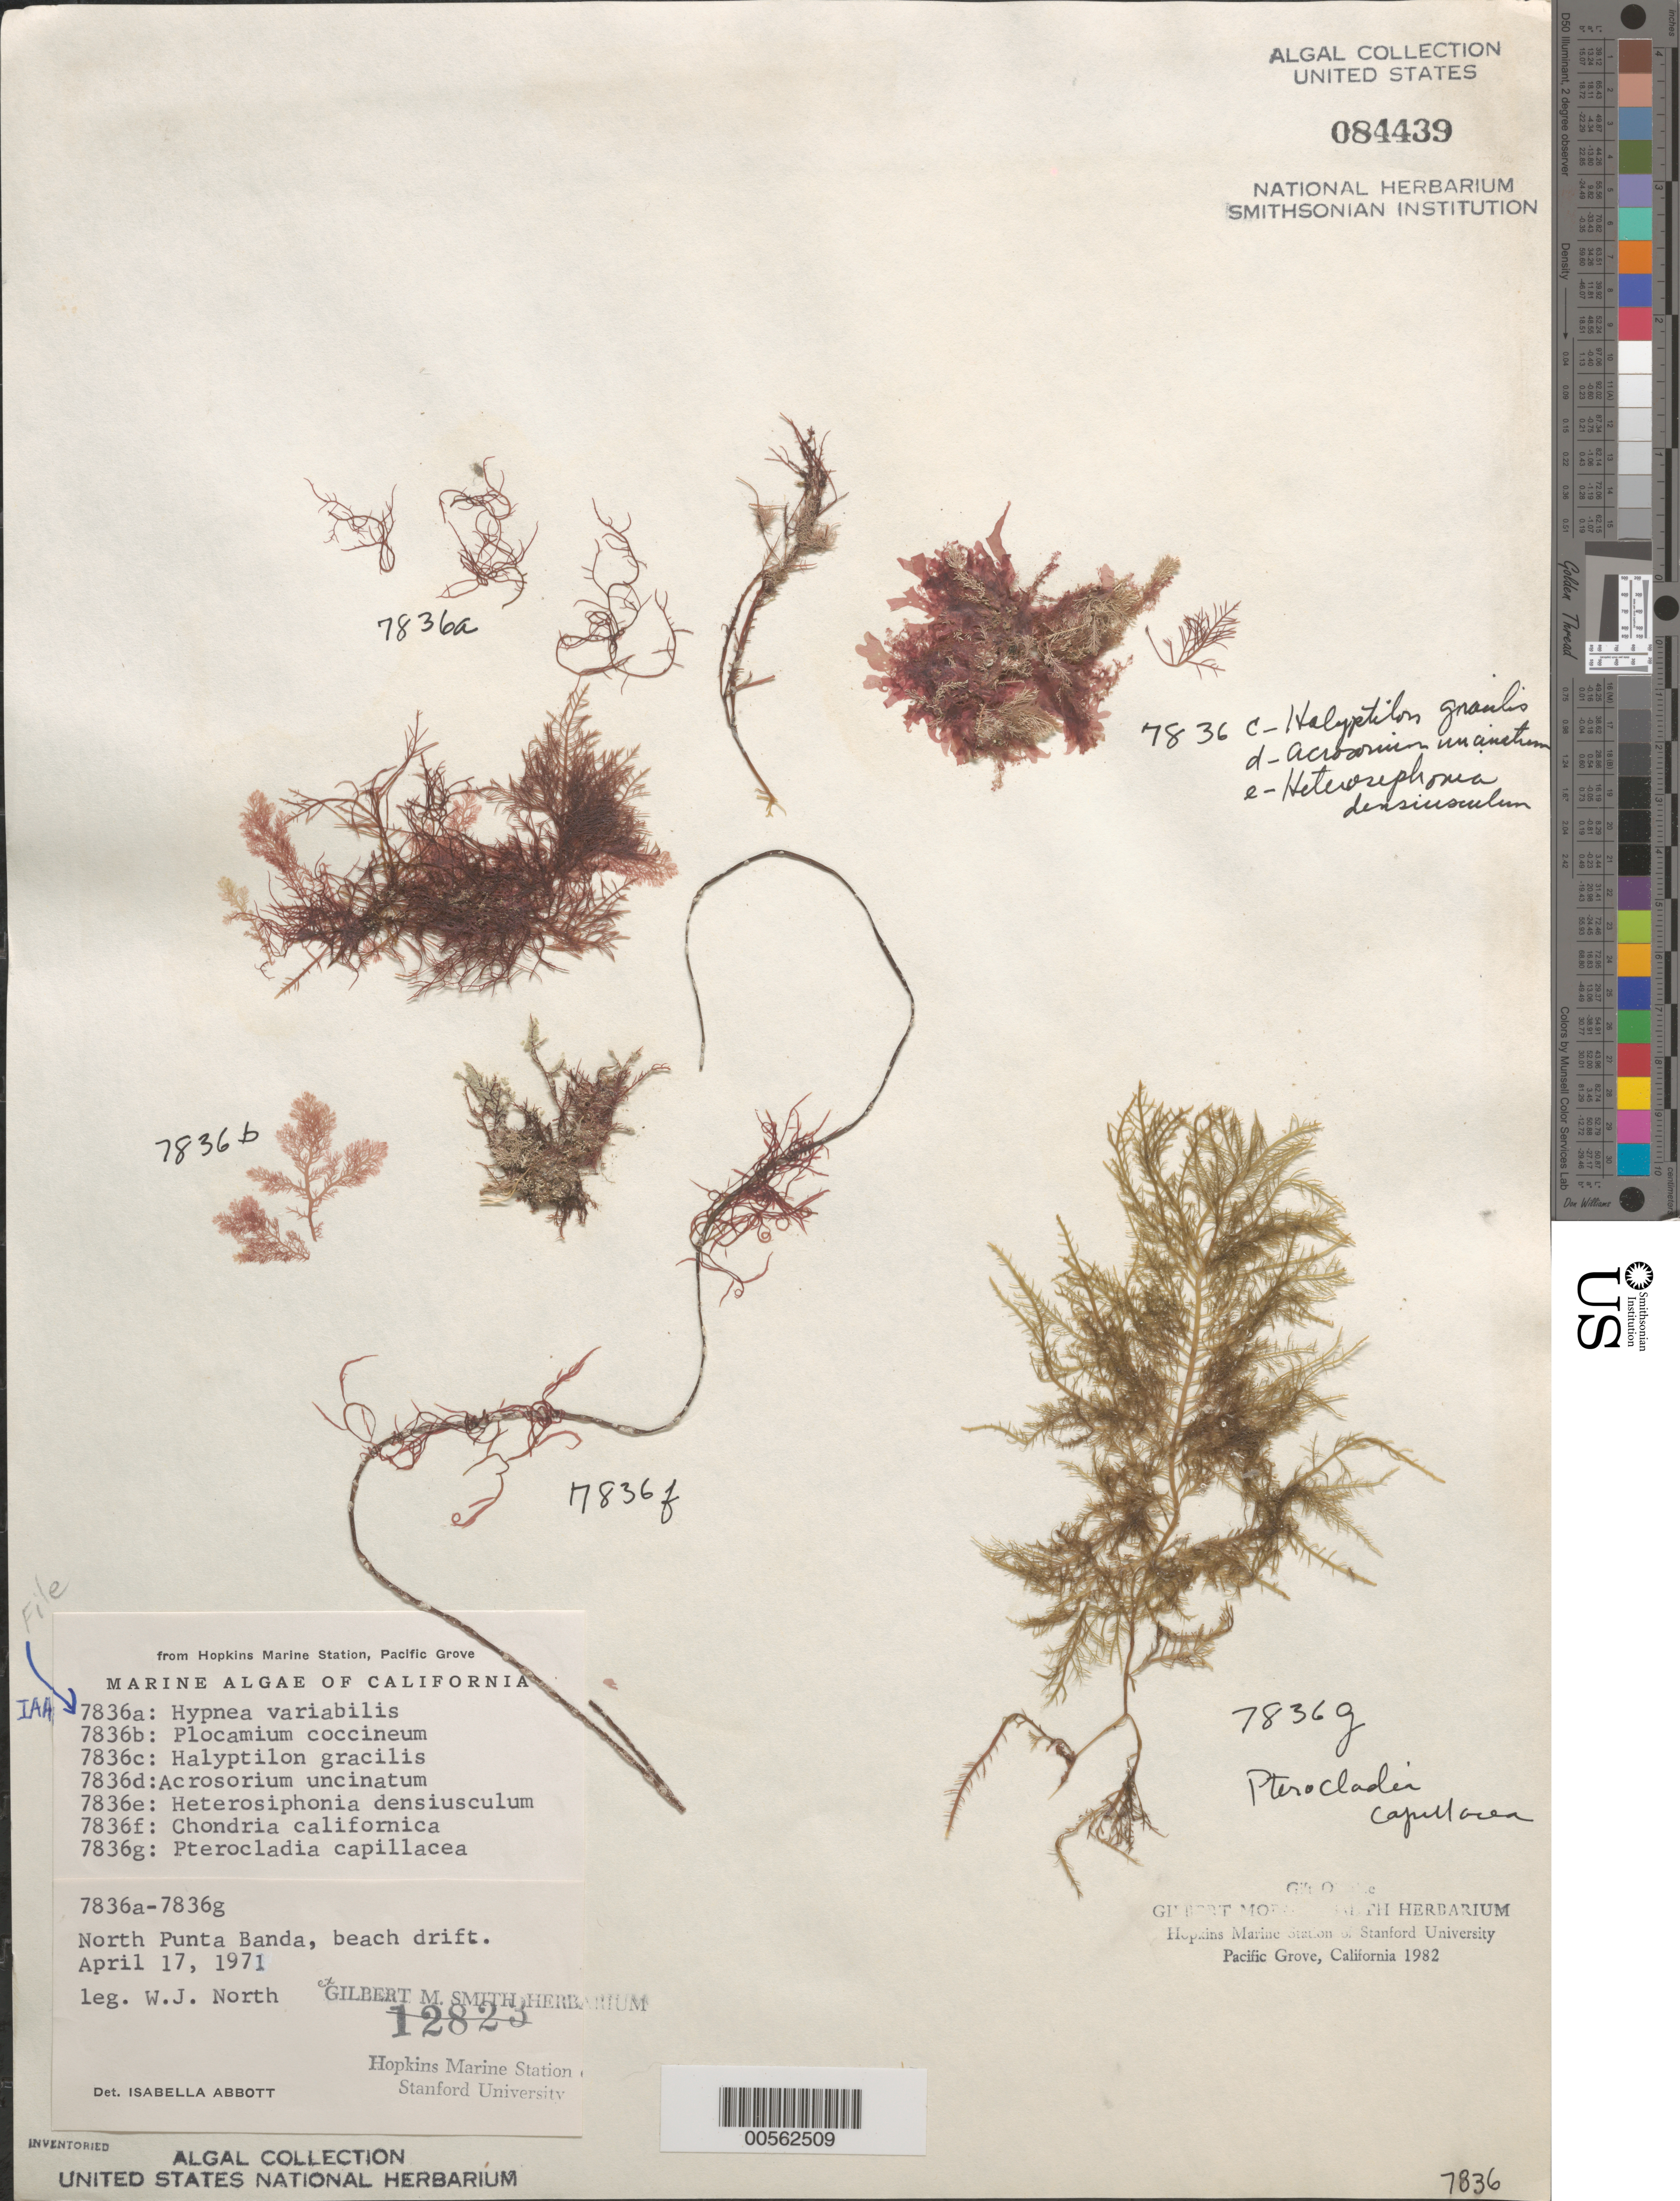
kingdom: Plantae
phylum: Rhodophyta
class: Florideophyceae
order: Gigartinales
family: Cystocloniaceae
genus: Hypnea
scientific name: Hypnea variabilis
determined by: Abbott, Isabella A.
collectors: W. North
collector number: IAA 7836a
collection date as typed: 17 Apr 1971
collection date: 1971-04-17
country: Mexico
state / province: Baja California Norte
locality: North Punta Banda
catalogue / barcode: US 84439